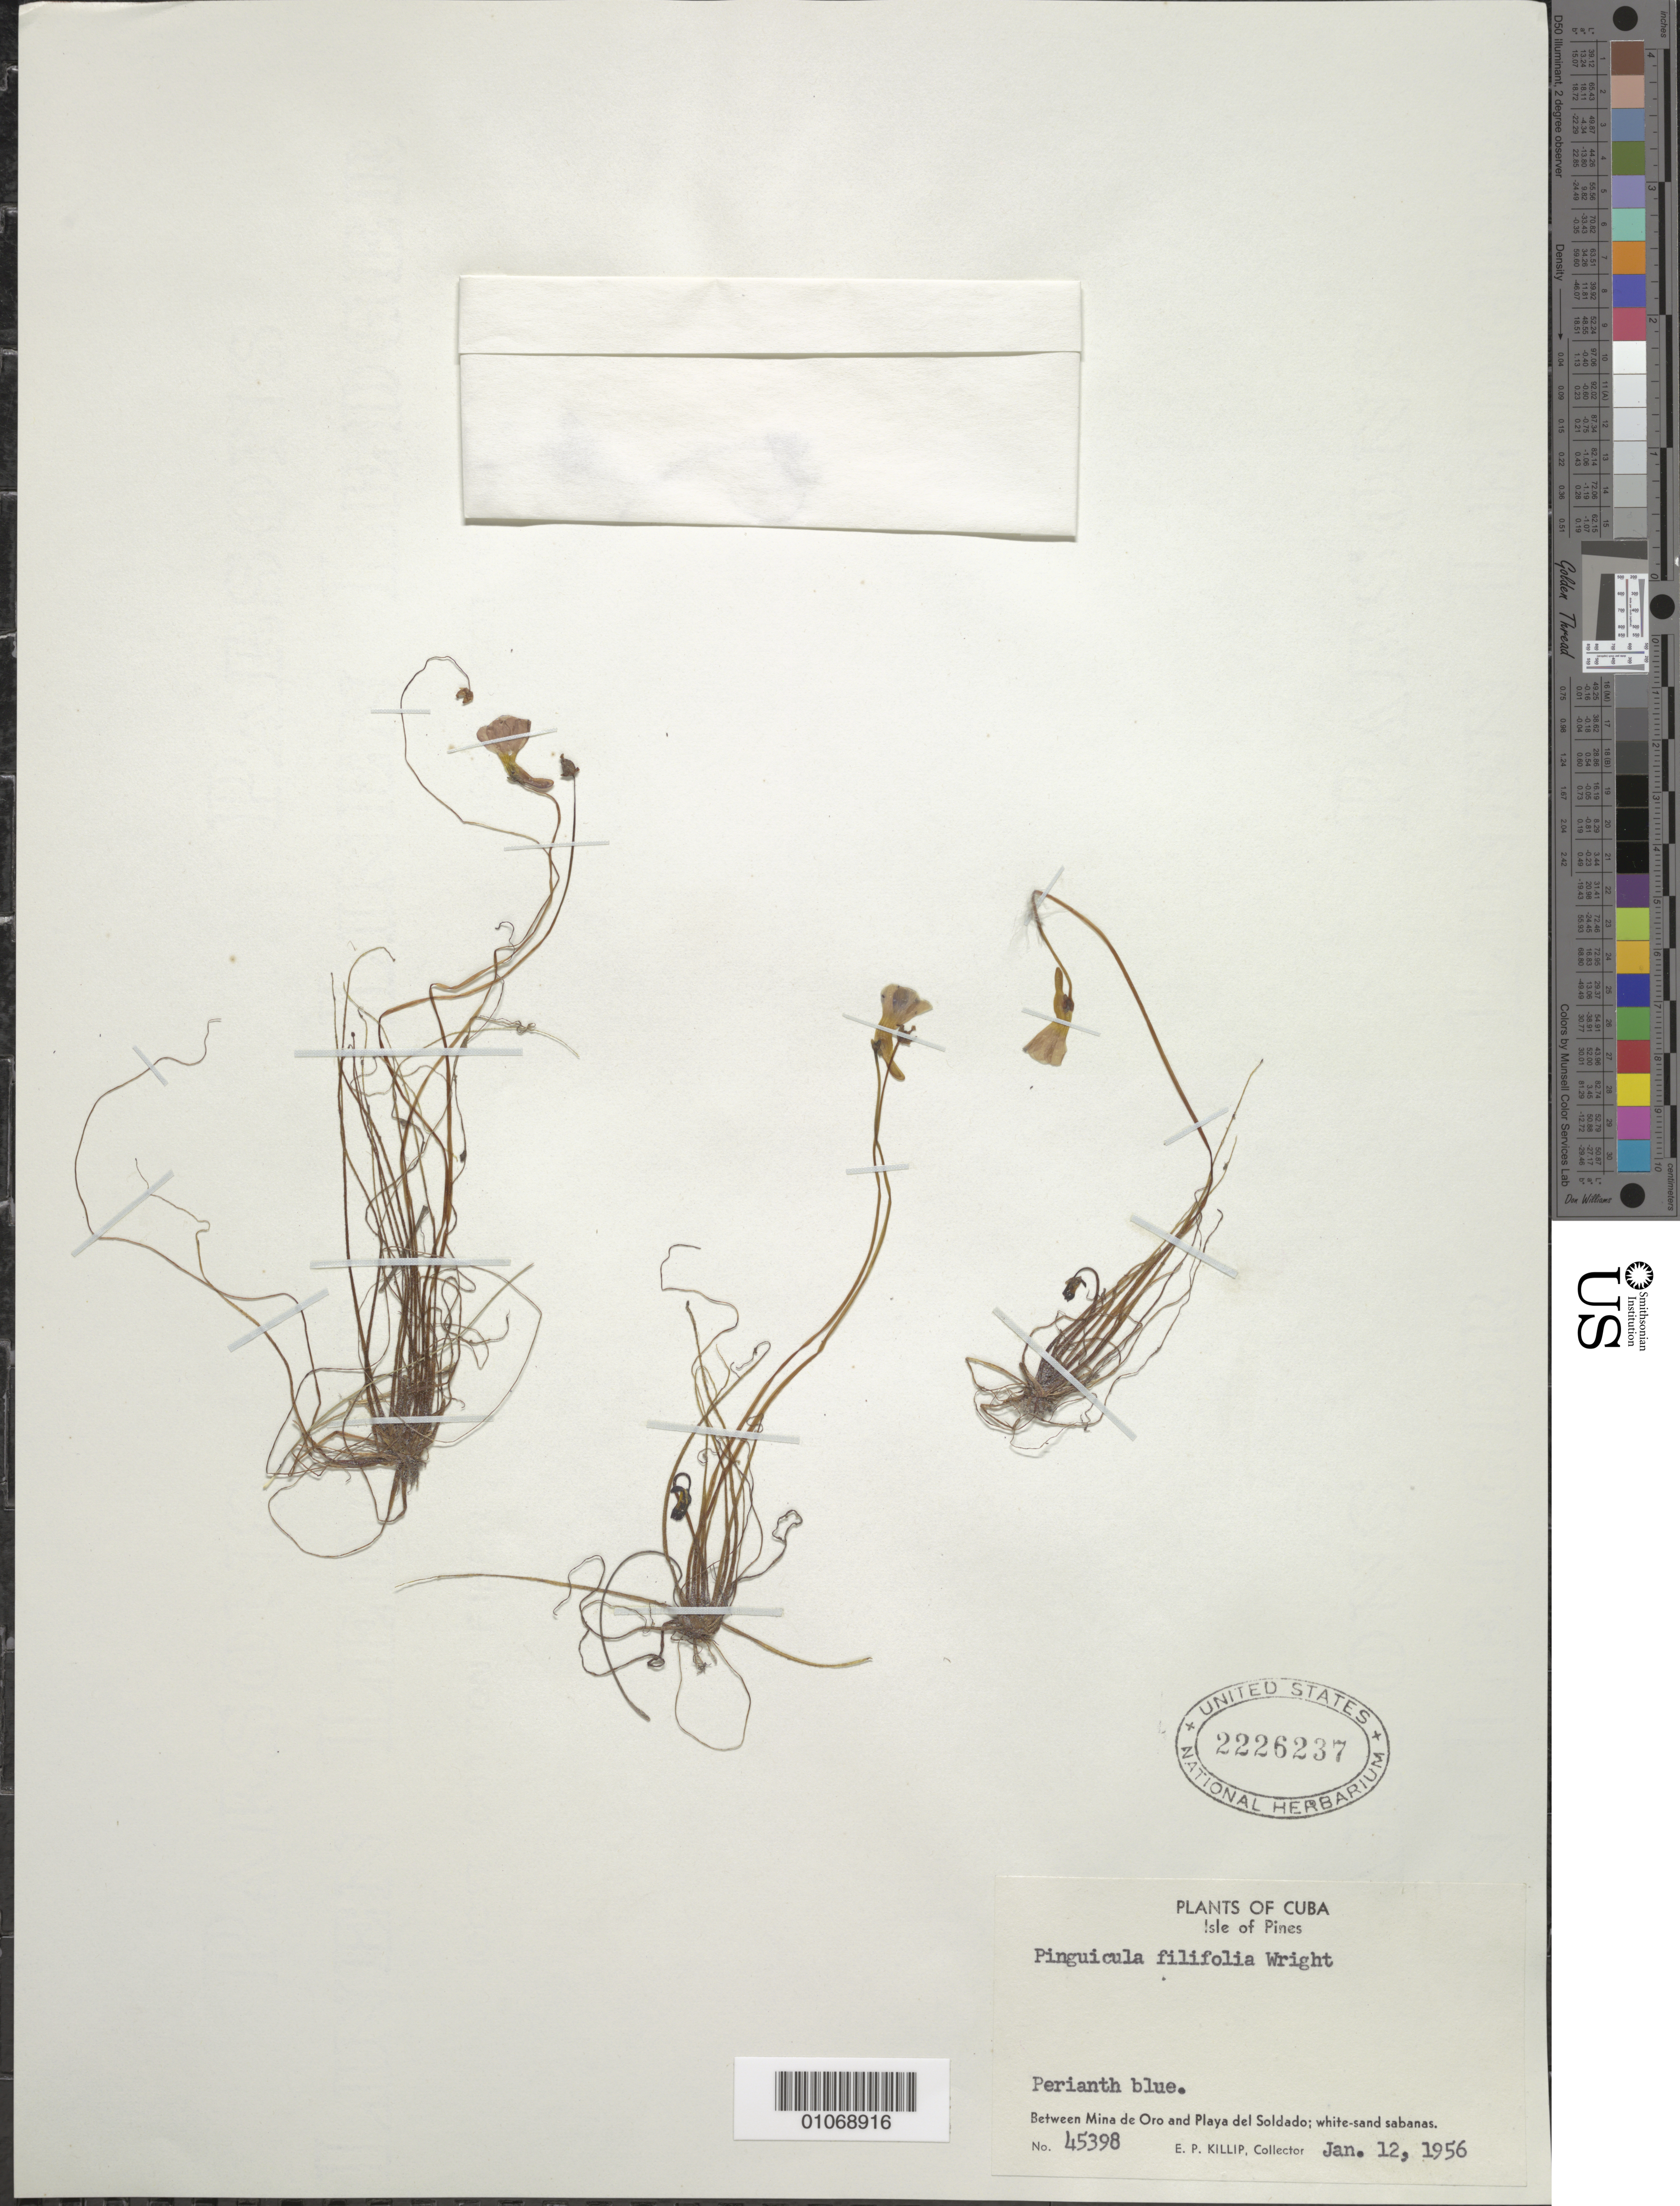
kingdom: Plantae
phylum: Tracheophyta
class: Magnoliopsida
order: Lamiales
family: Lentibulariaceae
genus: Pinguicula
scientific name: Pinguicula filifolia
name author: C. Wright ex Griseb.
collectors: E. P. Killip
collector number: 45398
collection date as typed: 12 Jan 1956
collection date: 1956-01-12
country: Cuba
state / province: Isla de La Juventud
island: Isla de la Juventud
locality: Isle of Pines, between Mina de Oro and Playa del Soldado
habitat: white-sand savannas.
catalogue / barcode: US 2226237